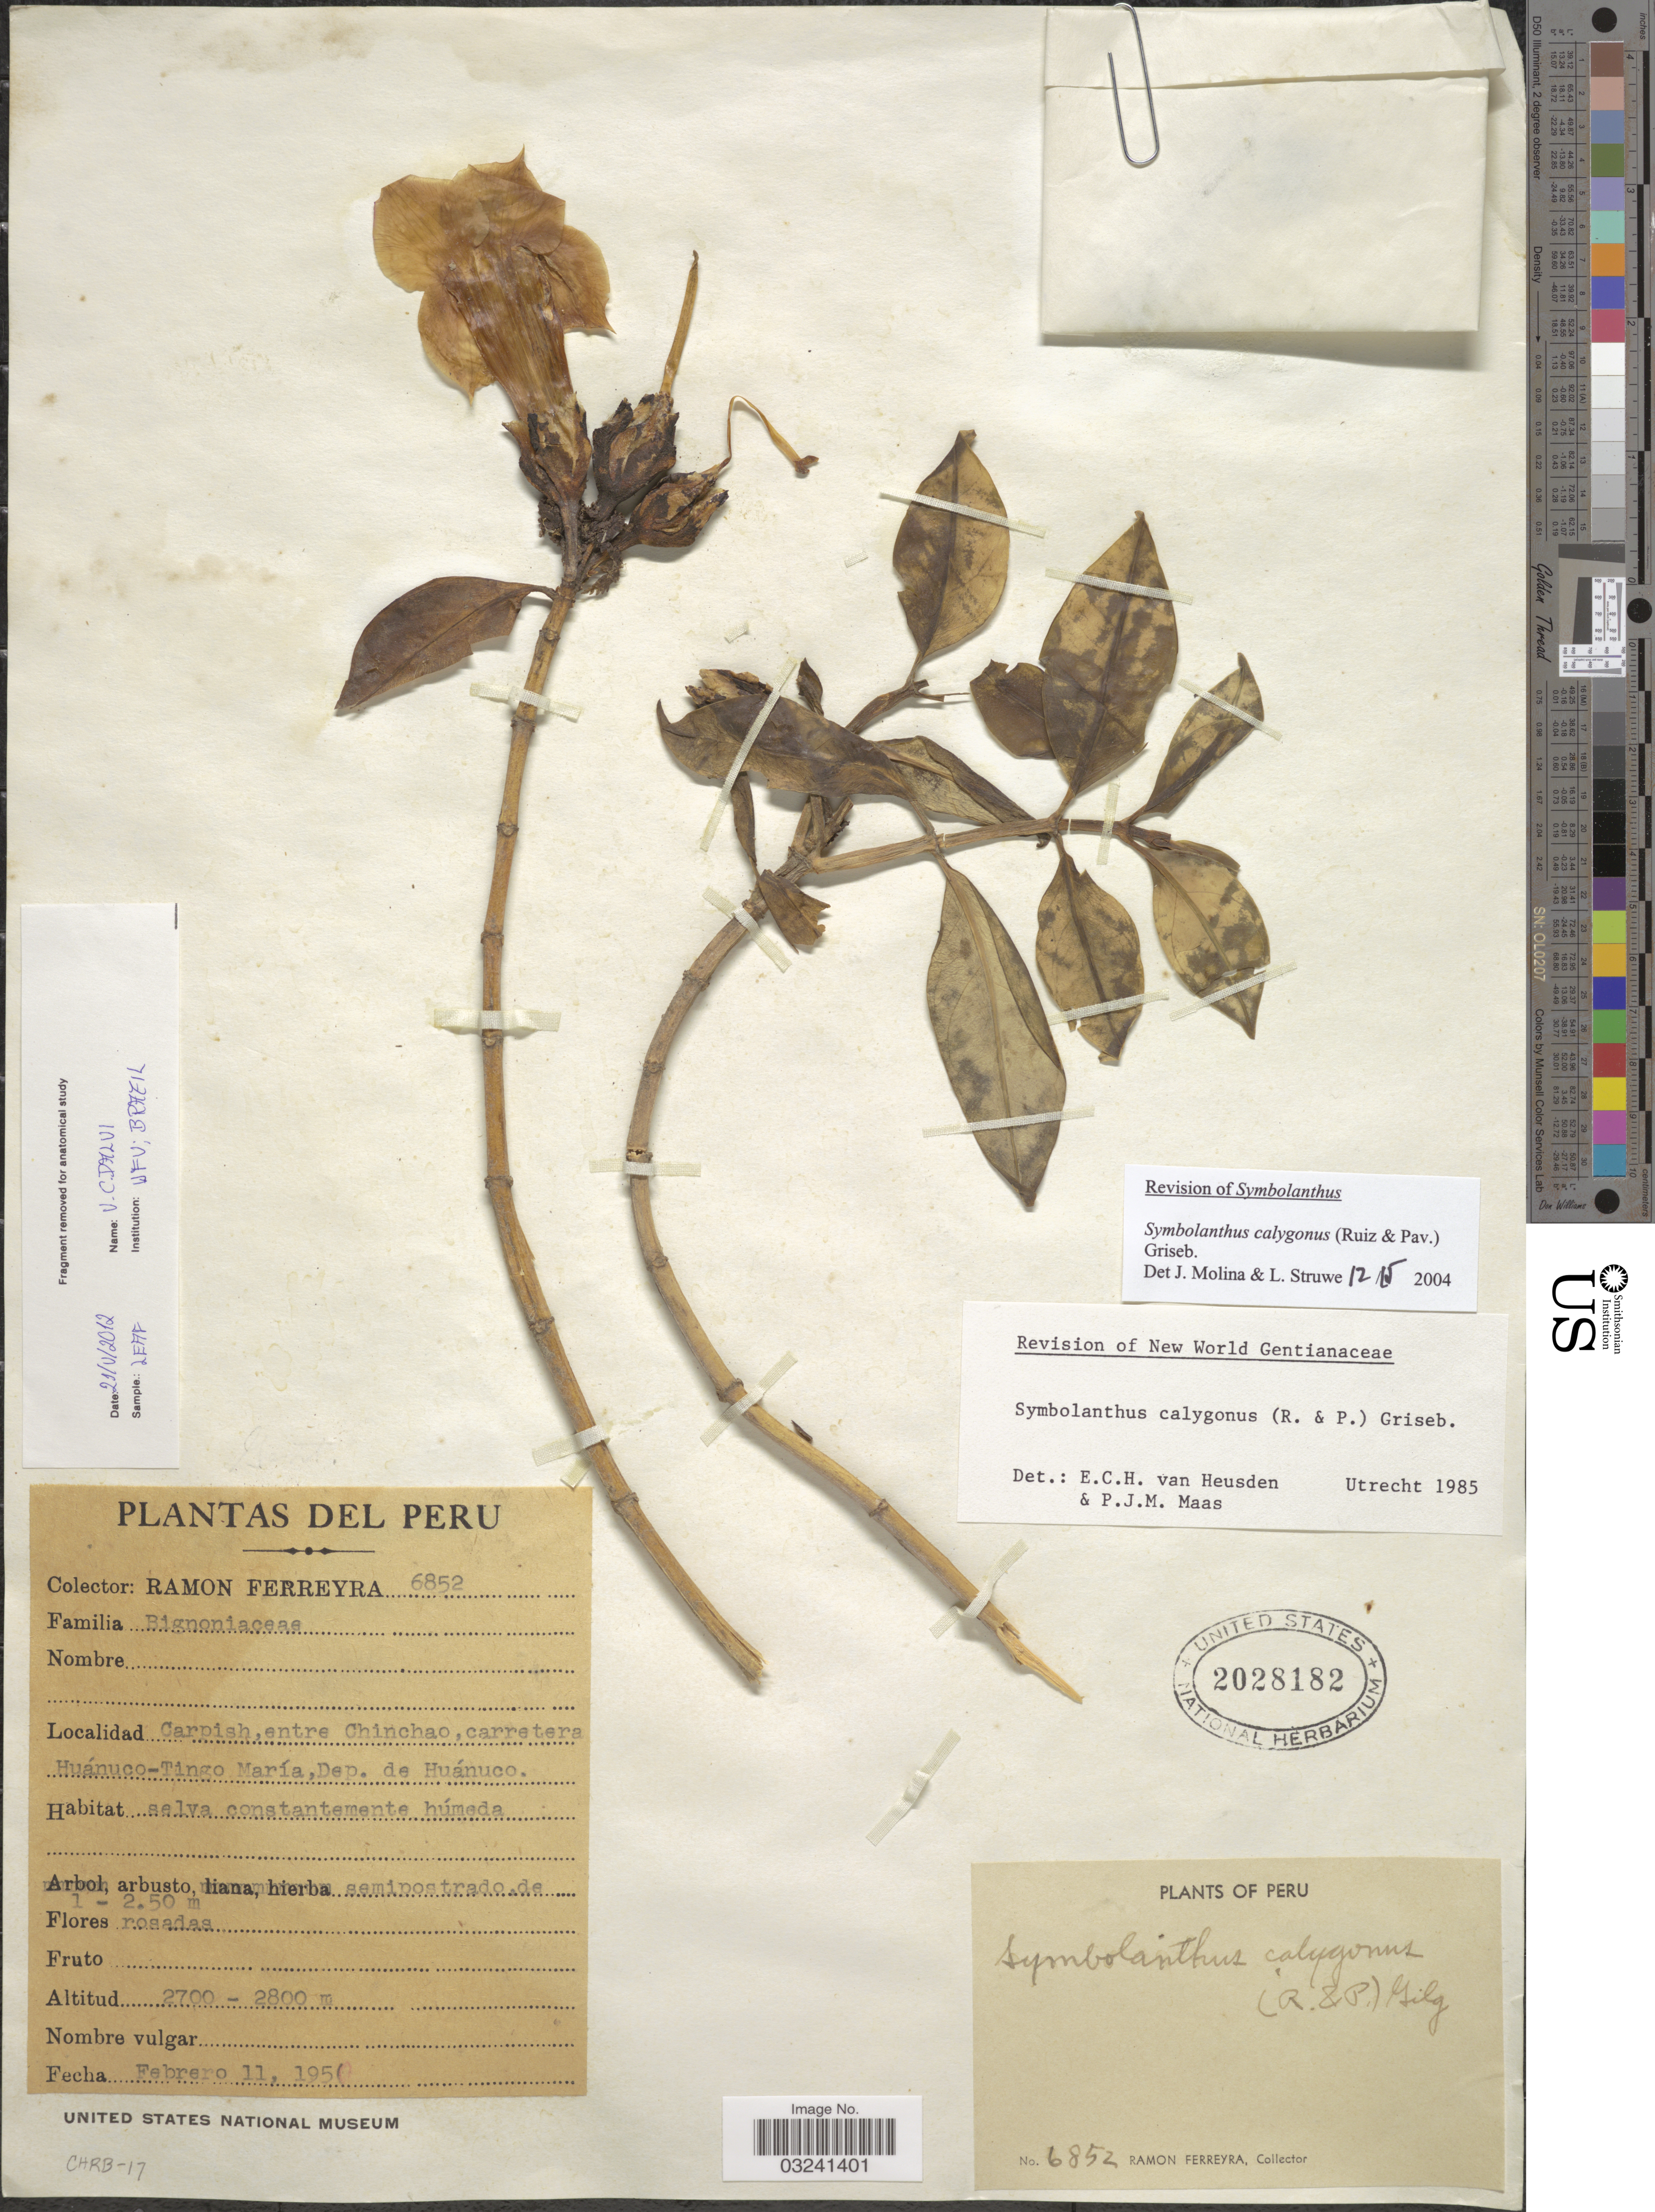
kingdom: Plantae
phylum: Tracheophyta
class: Magnoliopsida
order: Gentianales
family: Gentianaceae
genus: Symbolanthus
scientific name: Symbolanthus calygonus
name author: (Ruiz & Pav.) Griseb. ex Gilg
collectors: R. A. Ferreyra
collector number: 6852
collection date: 1951-02-11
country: Peru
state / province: Huánuco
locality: Carpish, entre Chinchao, carretera Huánuco-Tingo María, Dep. de Huánuco.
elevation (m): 2700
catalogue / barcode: US 2028182